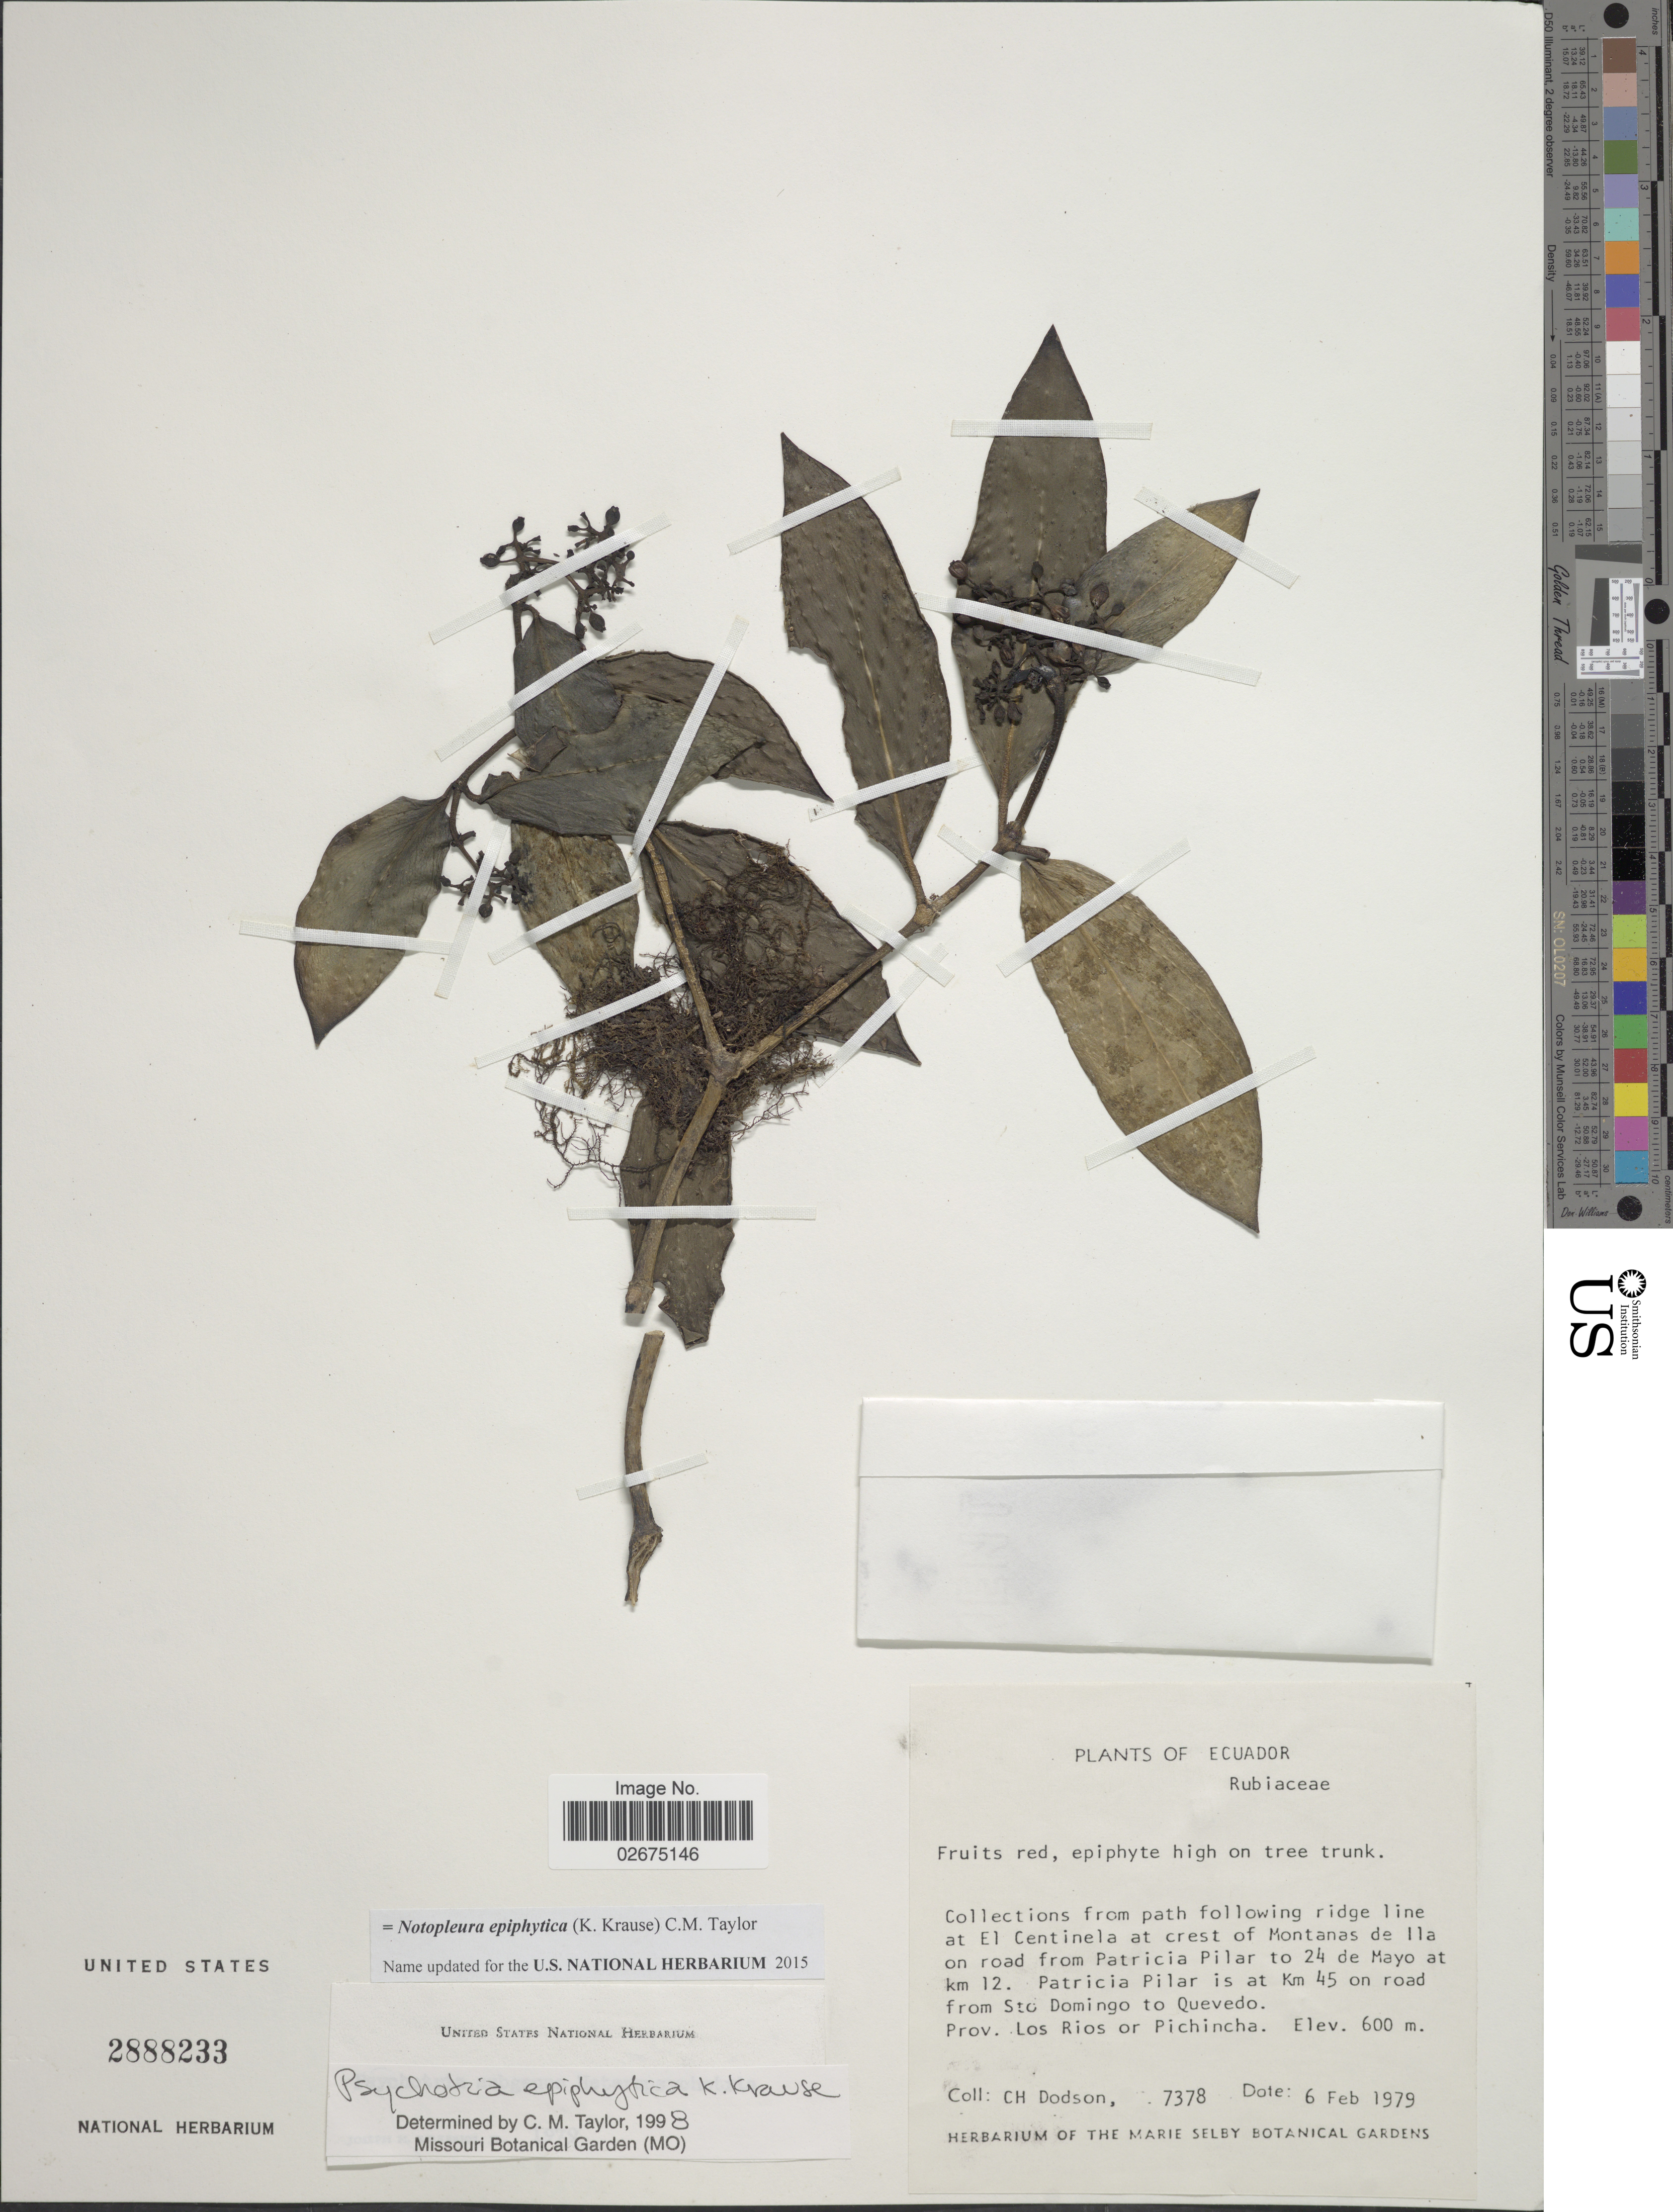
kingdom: Plantae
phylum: Tracheophyta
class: Magnoliopsida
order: Gentianales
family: Rubiaceae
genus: Notopleura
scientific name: Notopleura epiphytica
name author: (K. Krause) C.M. Taylor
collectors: C. H. Dodson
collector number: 7378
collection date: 1979-02-06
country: Ecuador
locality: Collections from path following ridge line at El Centinela at crest of Montanas de Ila on road from Patricia Pilar to 24 de Mayo at km 12. Patricia Pilar is at Km 45 on road from Sto Domingo to Quevedo. Prov. Los Rios or Pichincha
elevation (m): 600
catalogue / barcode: US 2888233